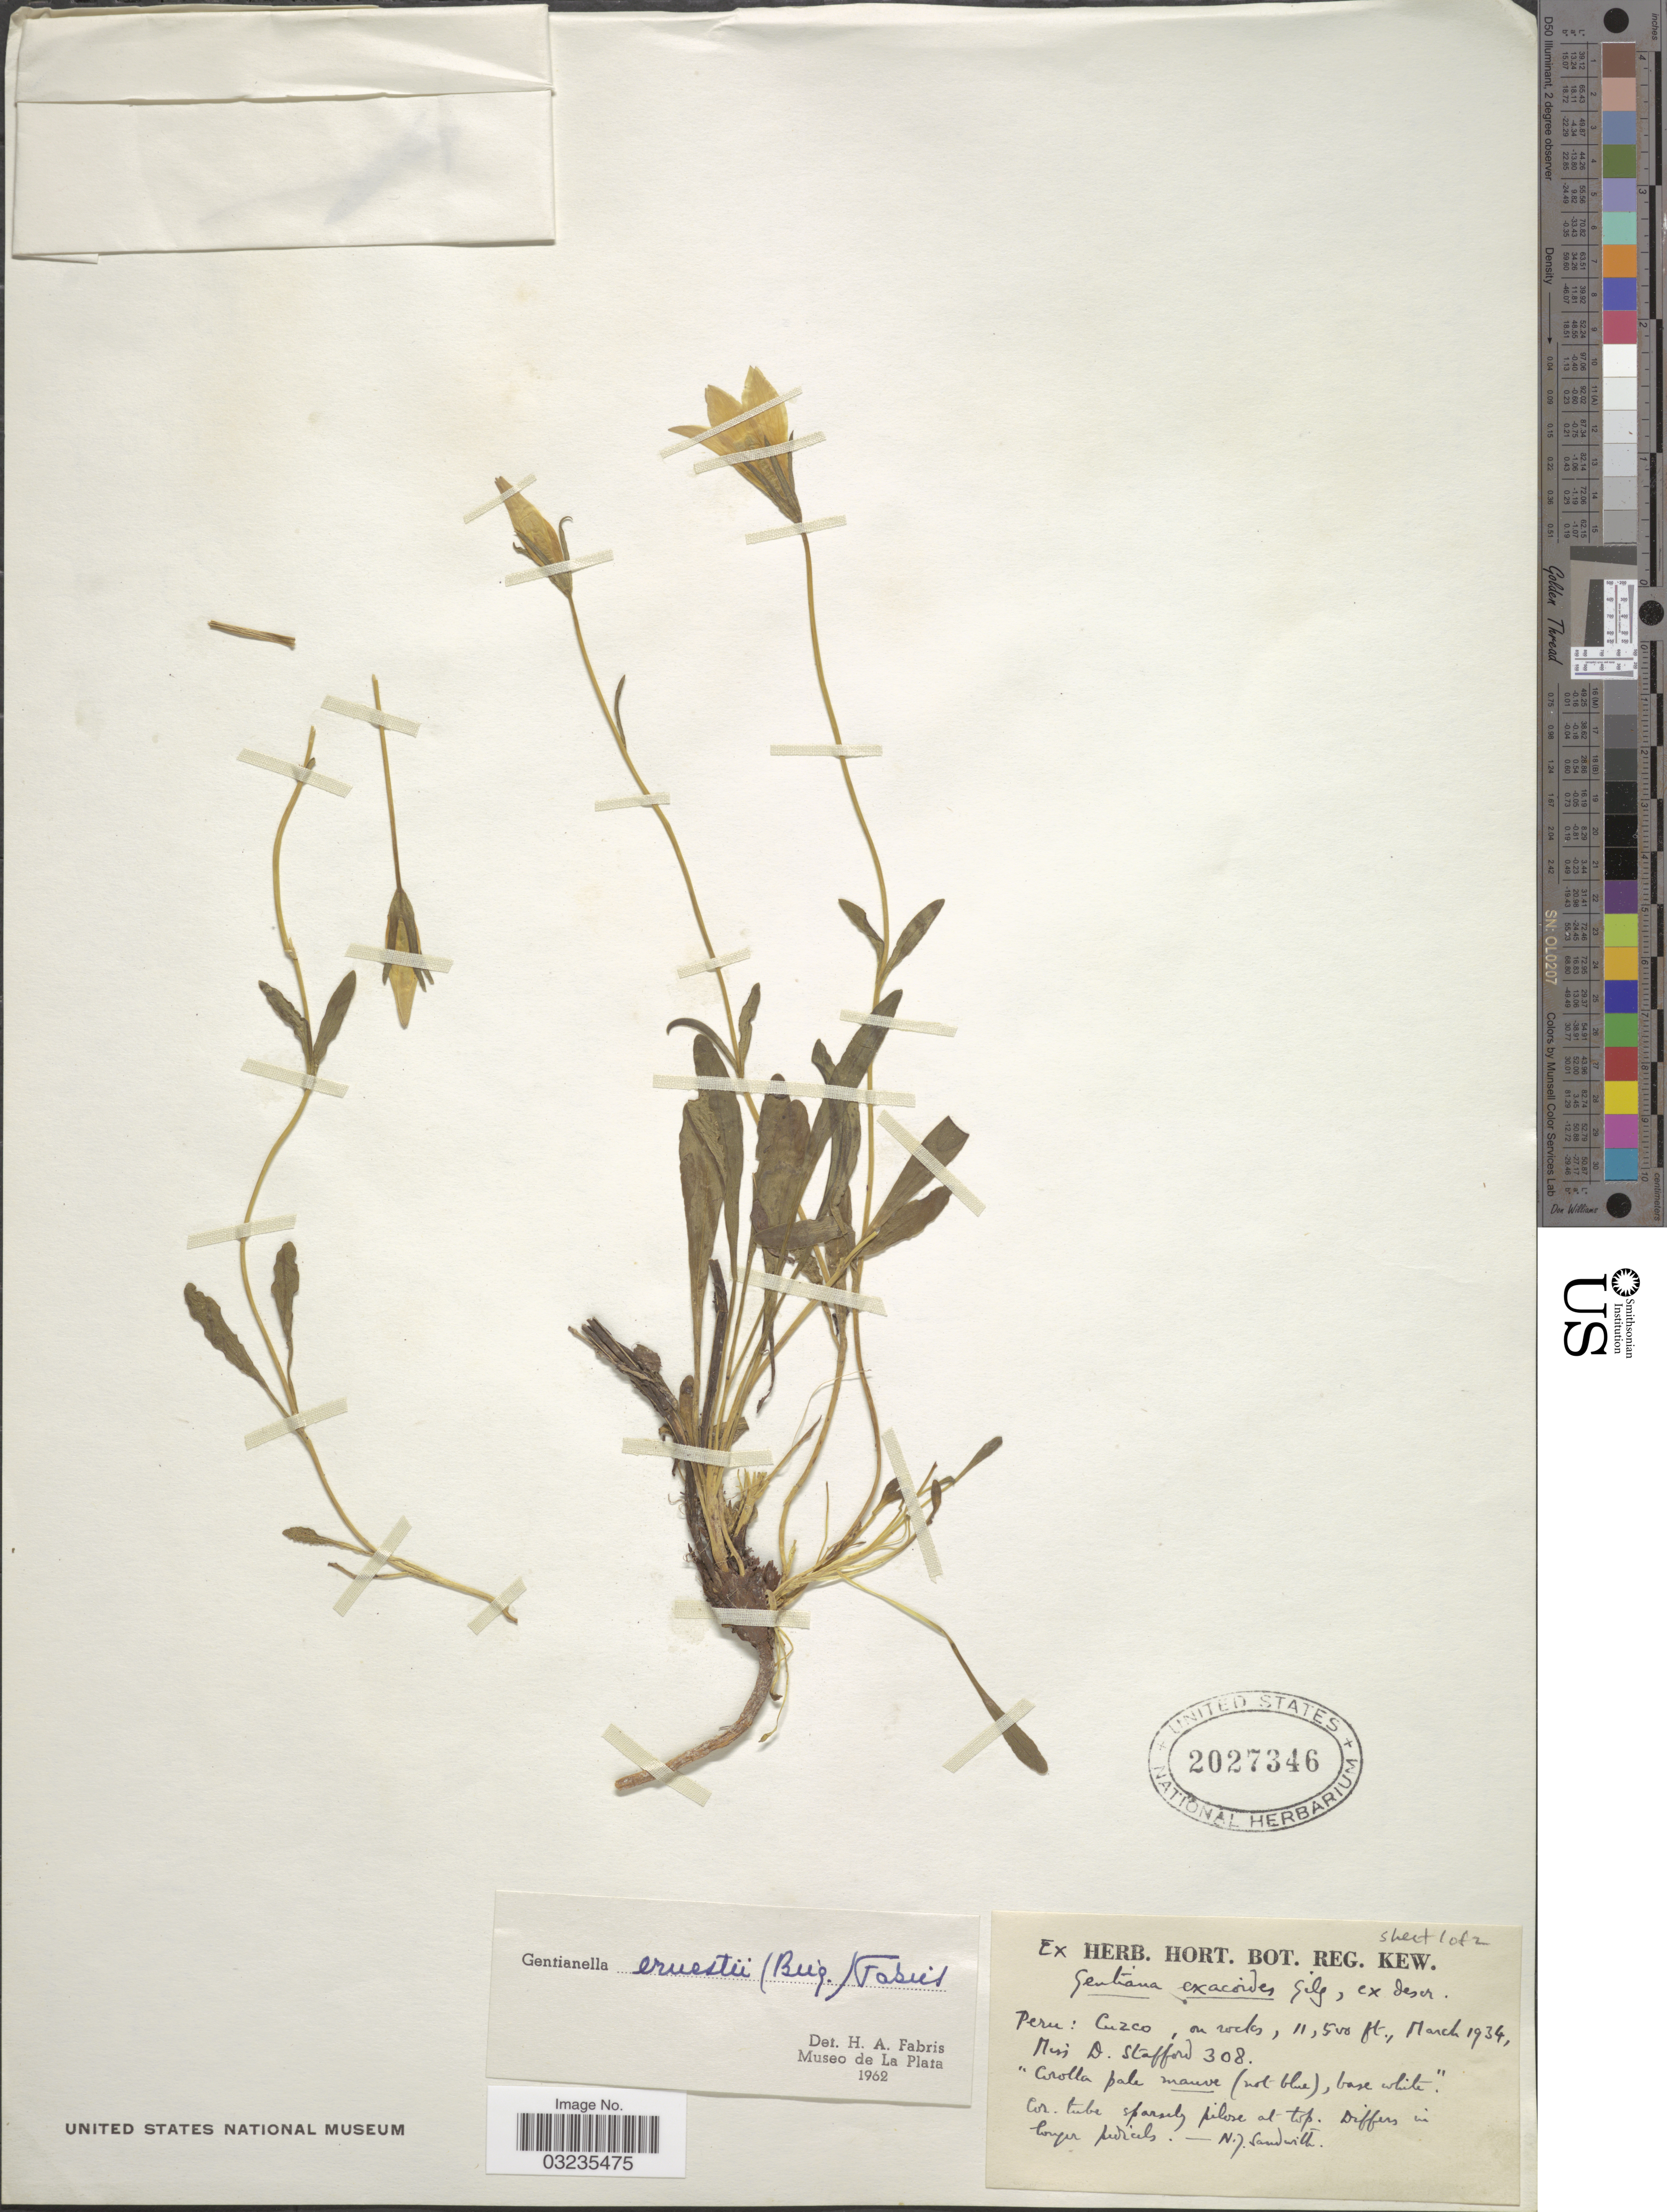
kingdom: Plantae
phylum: Tracheophyta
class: Magnoliopsida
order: Gentianales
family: Gentianaceae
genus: Gentiana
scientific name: Gentiana ernestii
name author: Briq.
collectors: D. Stafford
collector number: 308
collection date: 1934-03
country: Peru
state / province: Cusco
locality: Cuzco.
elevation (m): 3505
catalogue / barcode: US 2027346